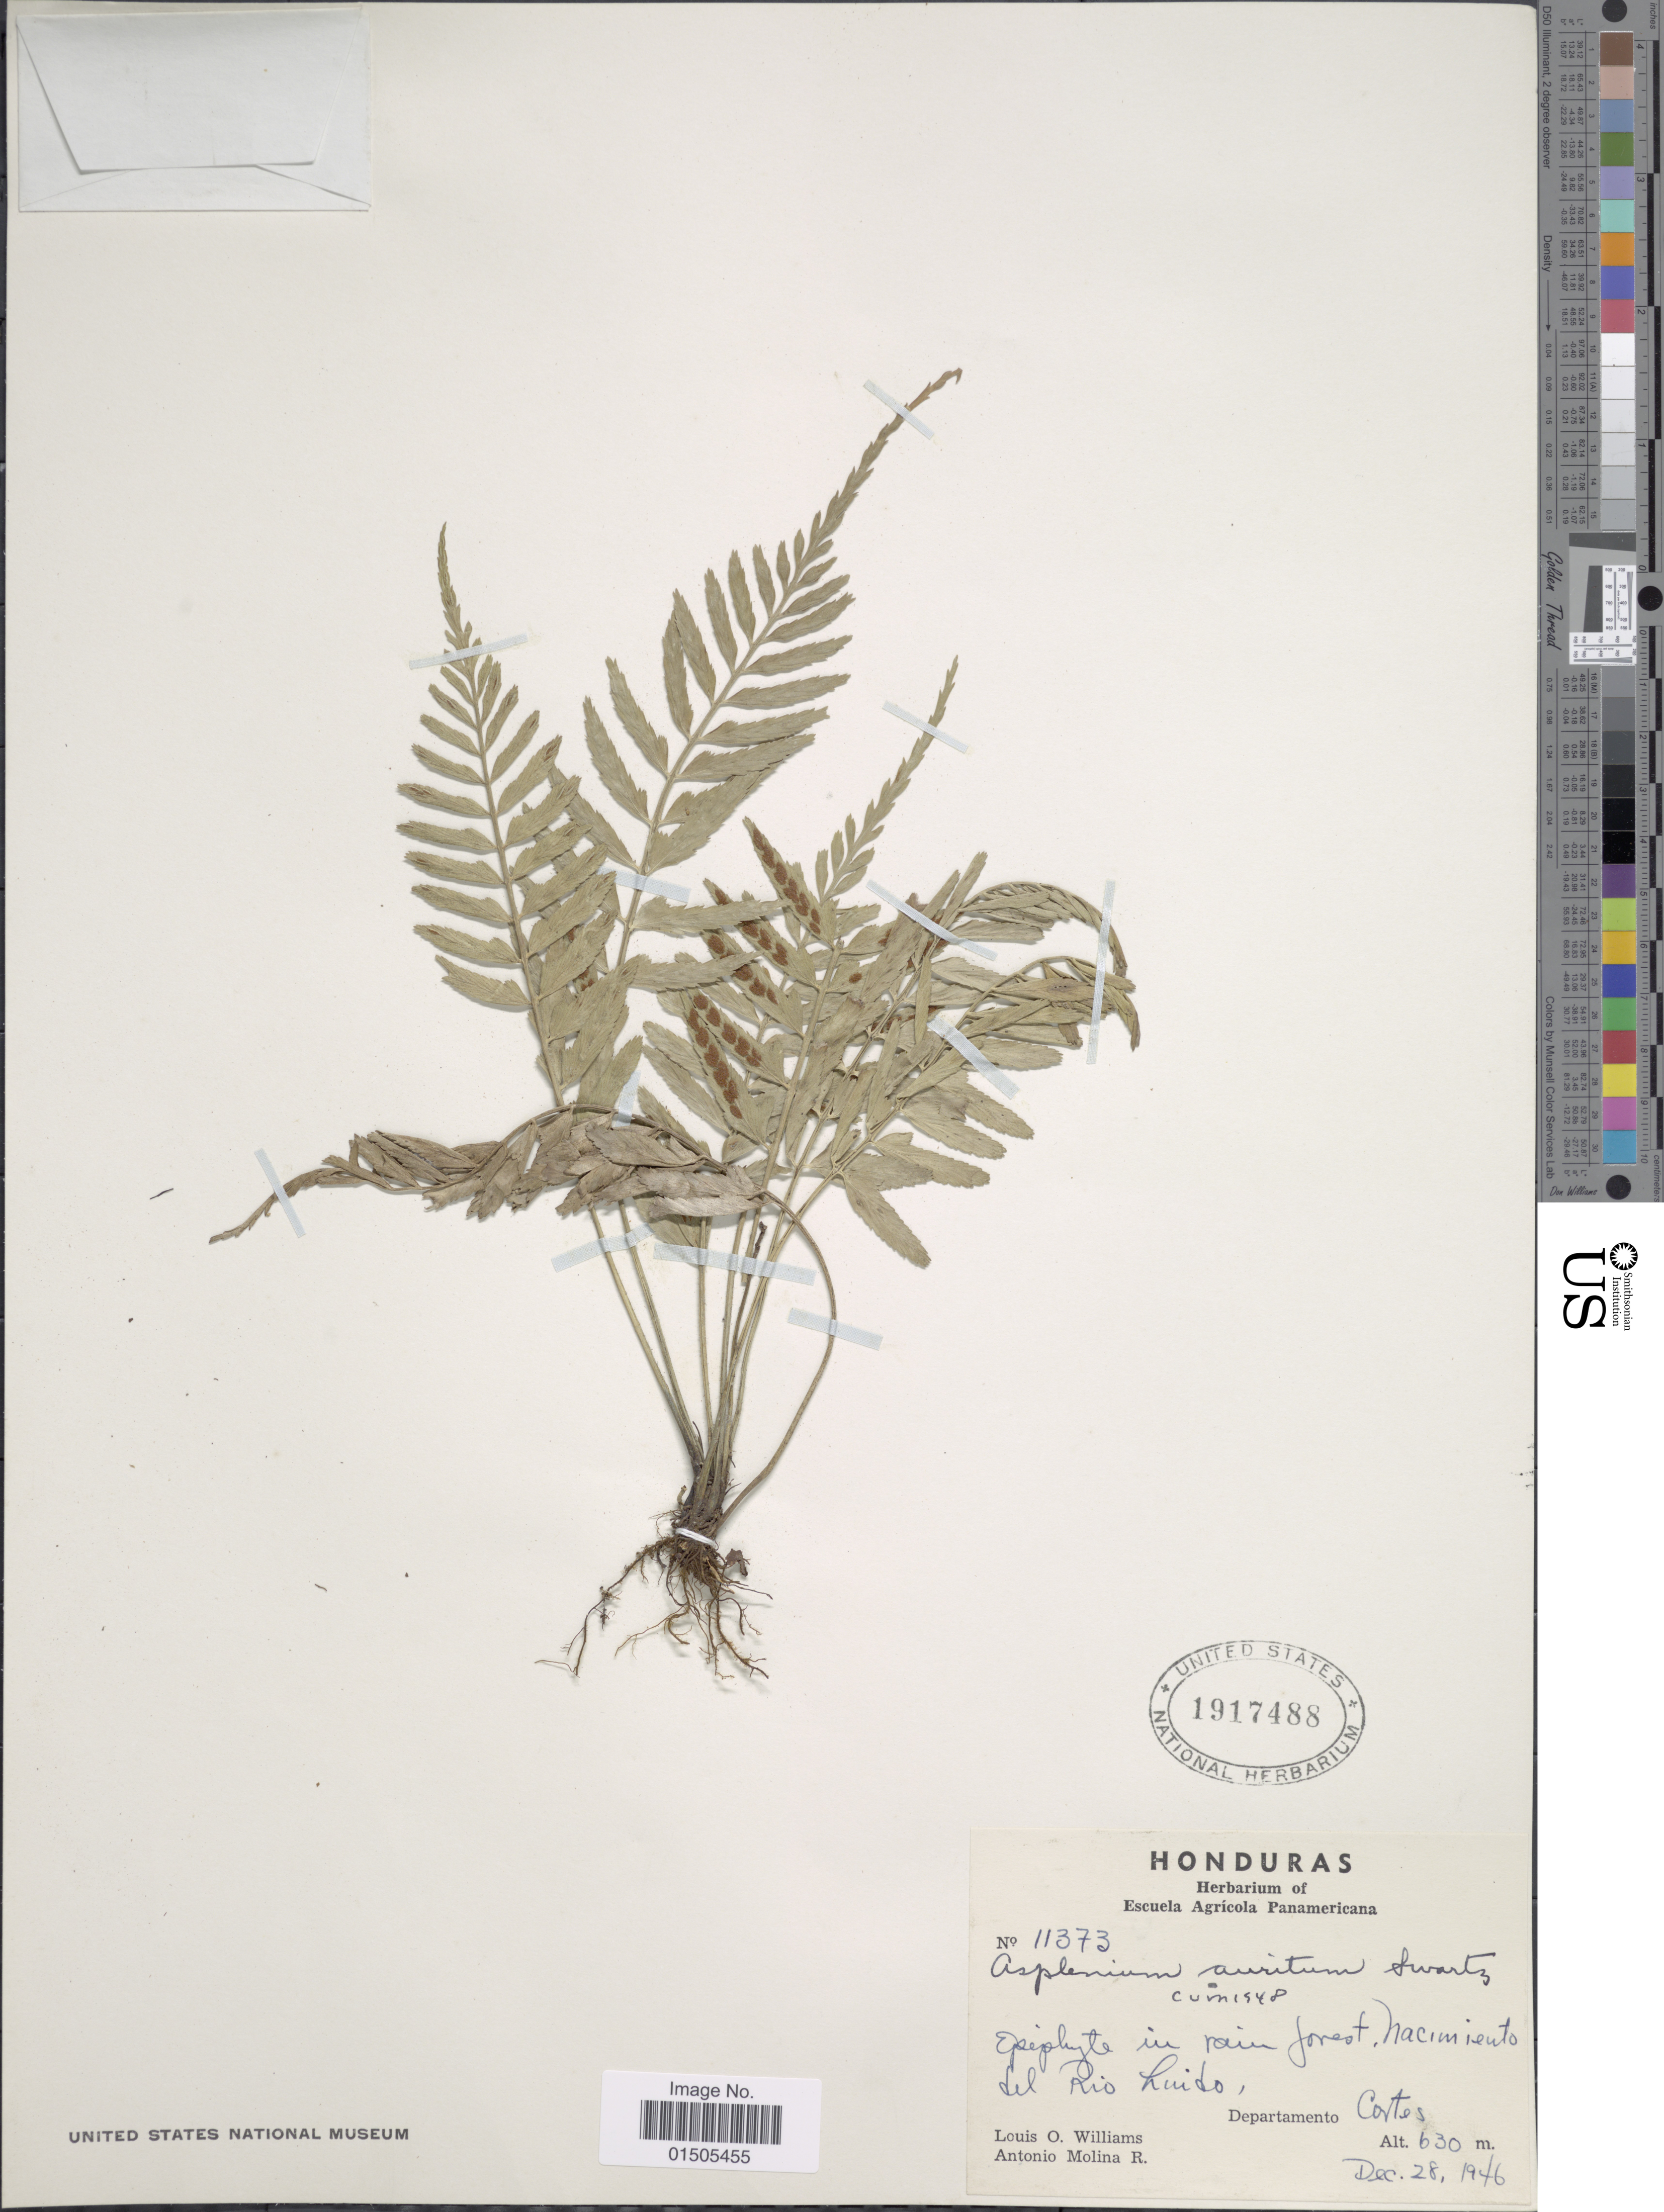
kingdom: Plantae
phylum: Tracheophyta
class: Polypodiopsida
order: Polypodiales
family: Aspleniaceae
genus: Asplenium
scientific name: Asplenium auritum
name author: Sw.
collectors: L. O. Williams & A. Molina R.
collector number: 11373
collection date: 1946-12-28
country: Honduras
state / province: Cortés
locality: Nacimiento del Rio Luido.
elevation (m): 630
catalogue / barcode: US 1917488